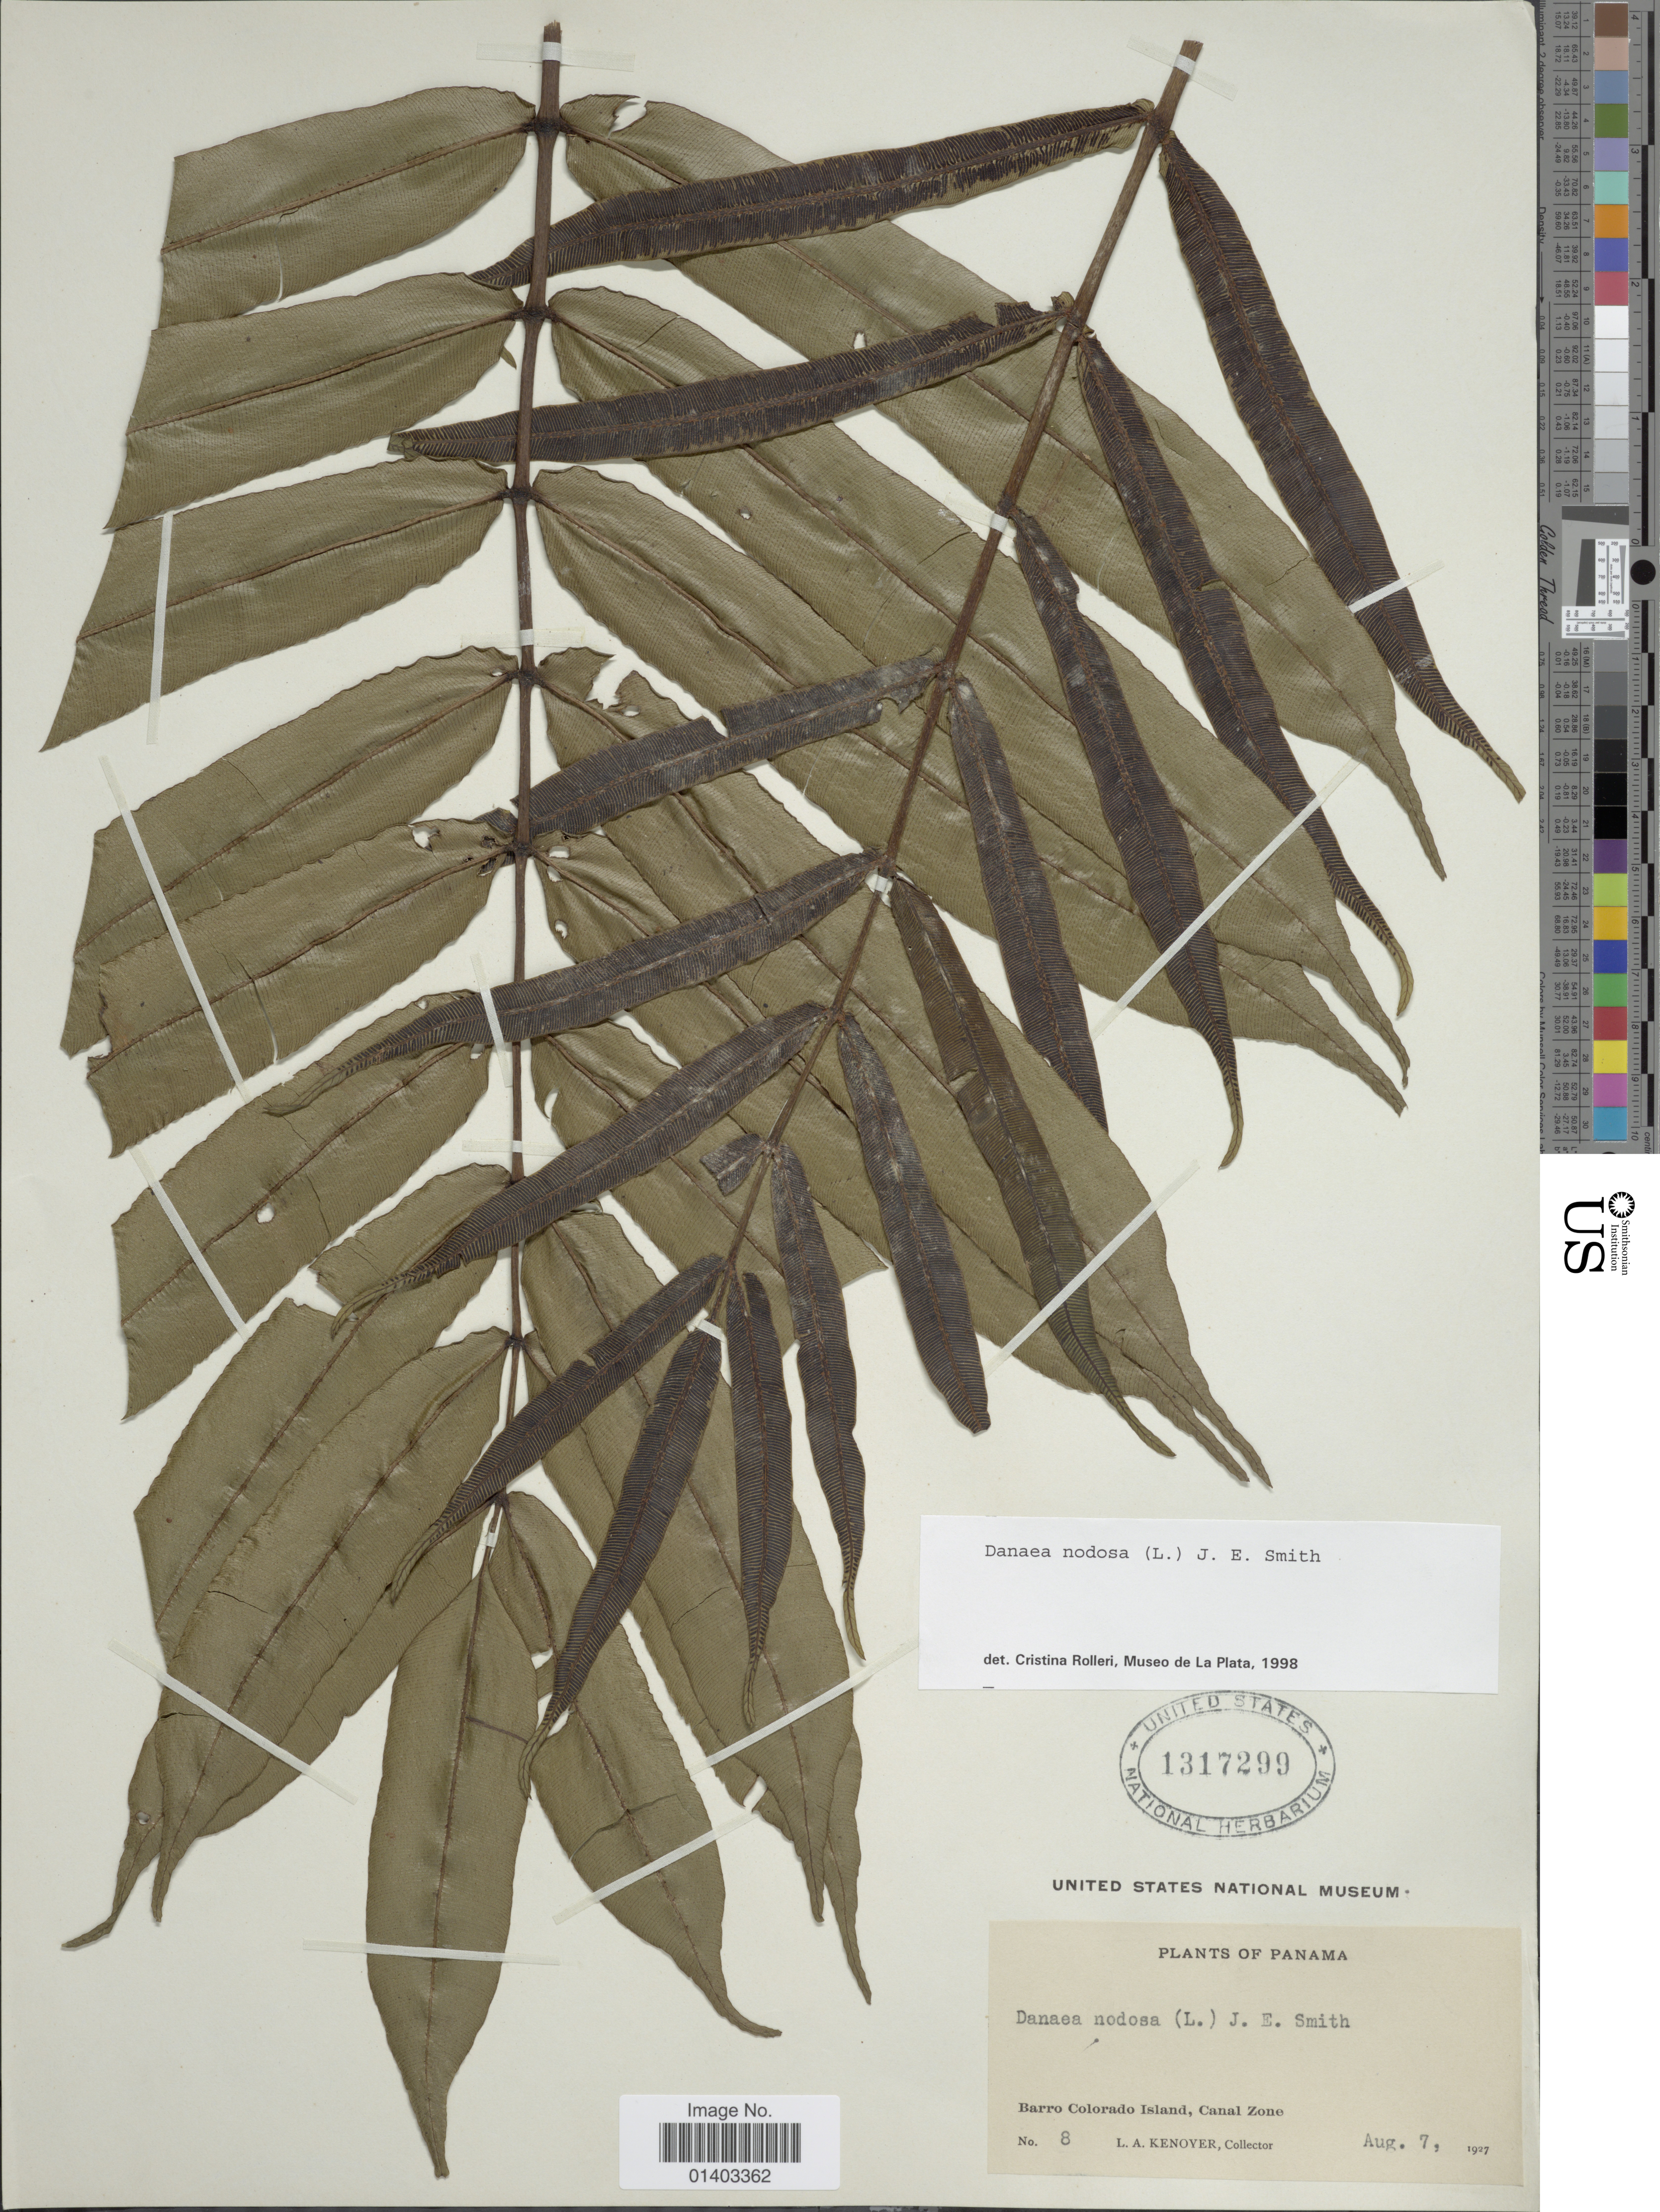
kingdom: Plantae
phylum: Tracheophyta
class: Polypodiopsida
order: Marattiales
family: Marattiaceae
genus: Danaea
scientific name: Danaea nodosa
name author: (L.) Sm.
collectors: L. Kenover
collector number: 8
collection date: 1927-08-07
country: Panama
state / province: Panamá Oeste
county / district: Canal Zone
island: Barro Colorado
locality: Barro Colorado Island, Canal Zone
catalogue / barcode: US 1317299